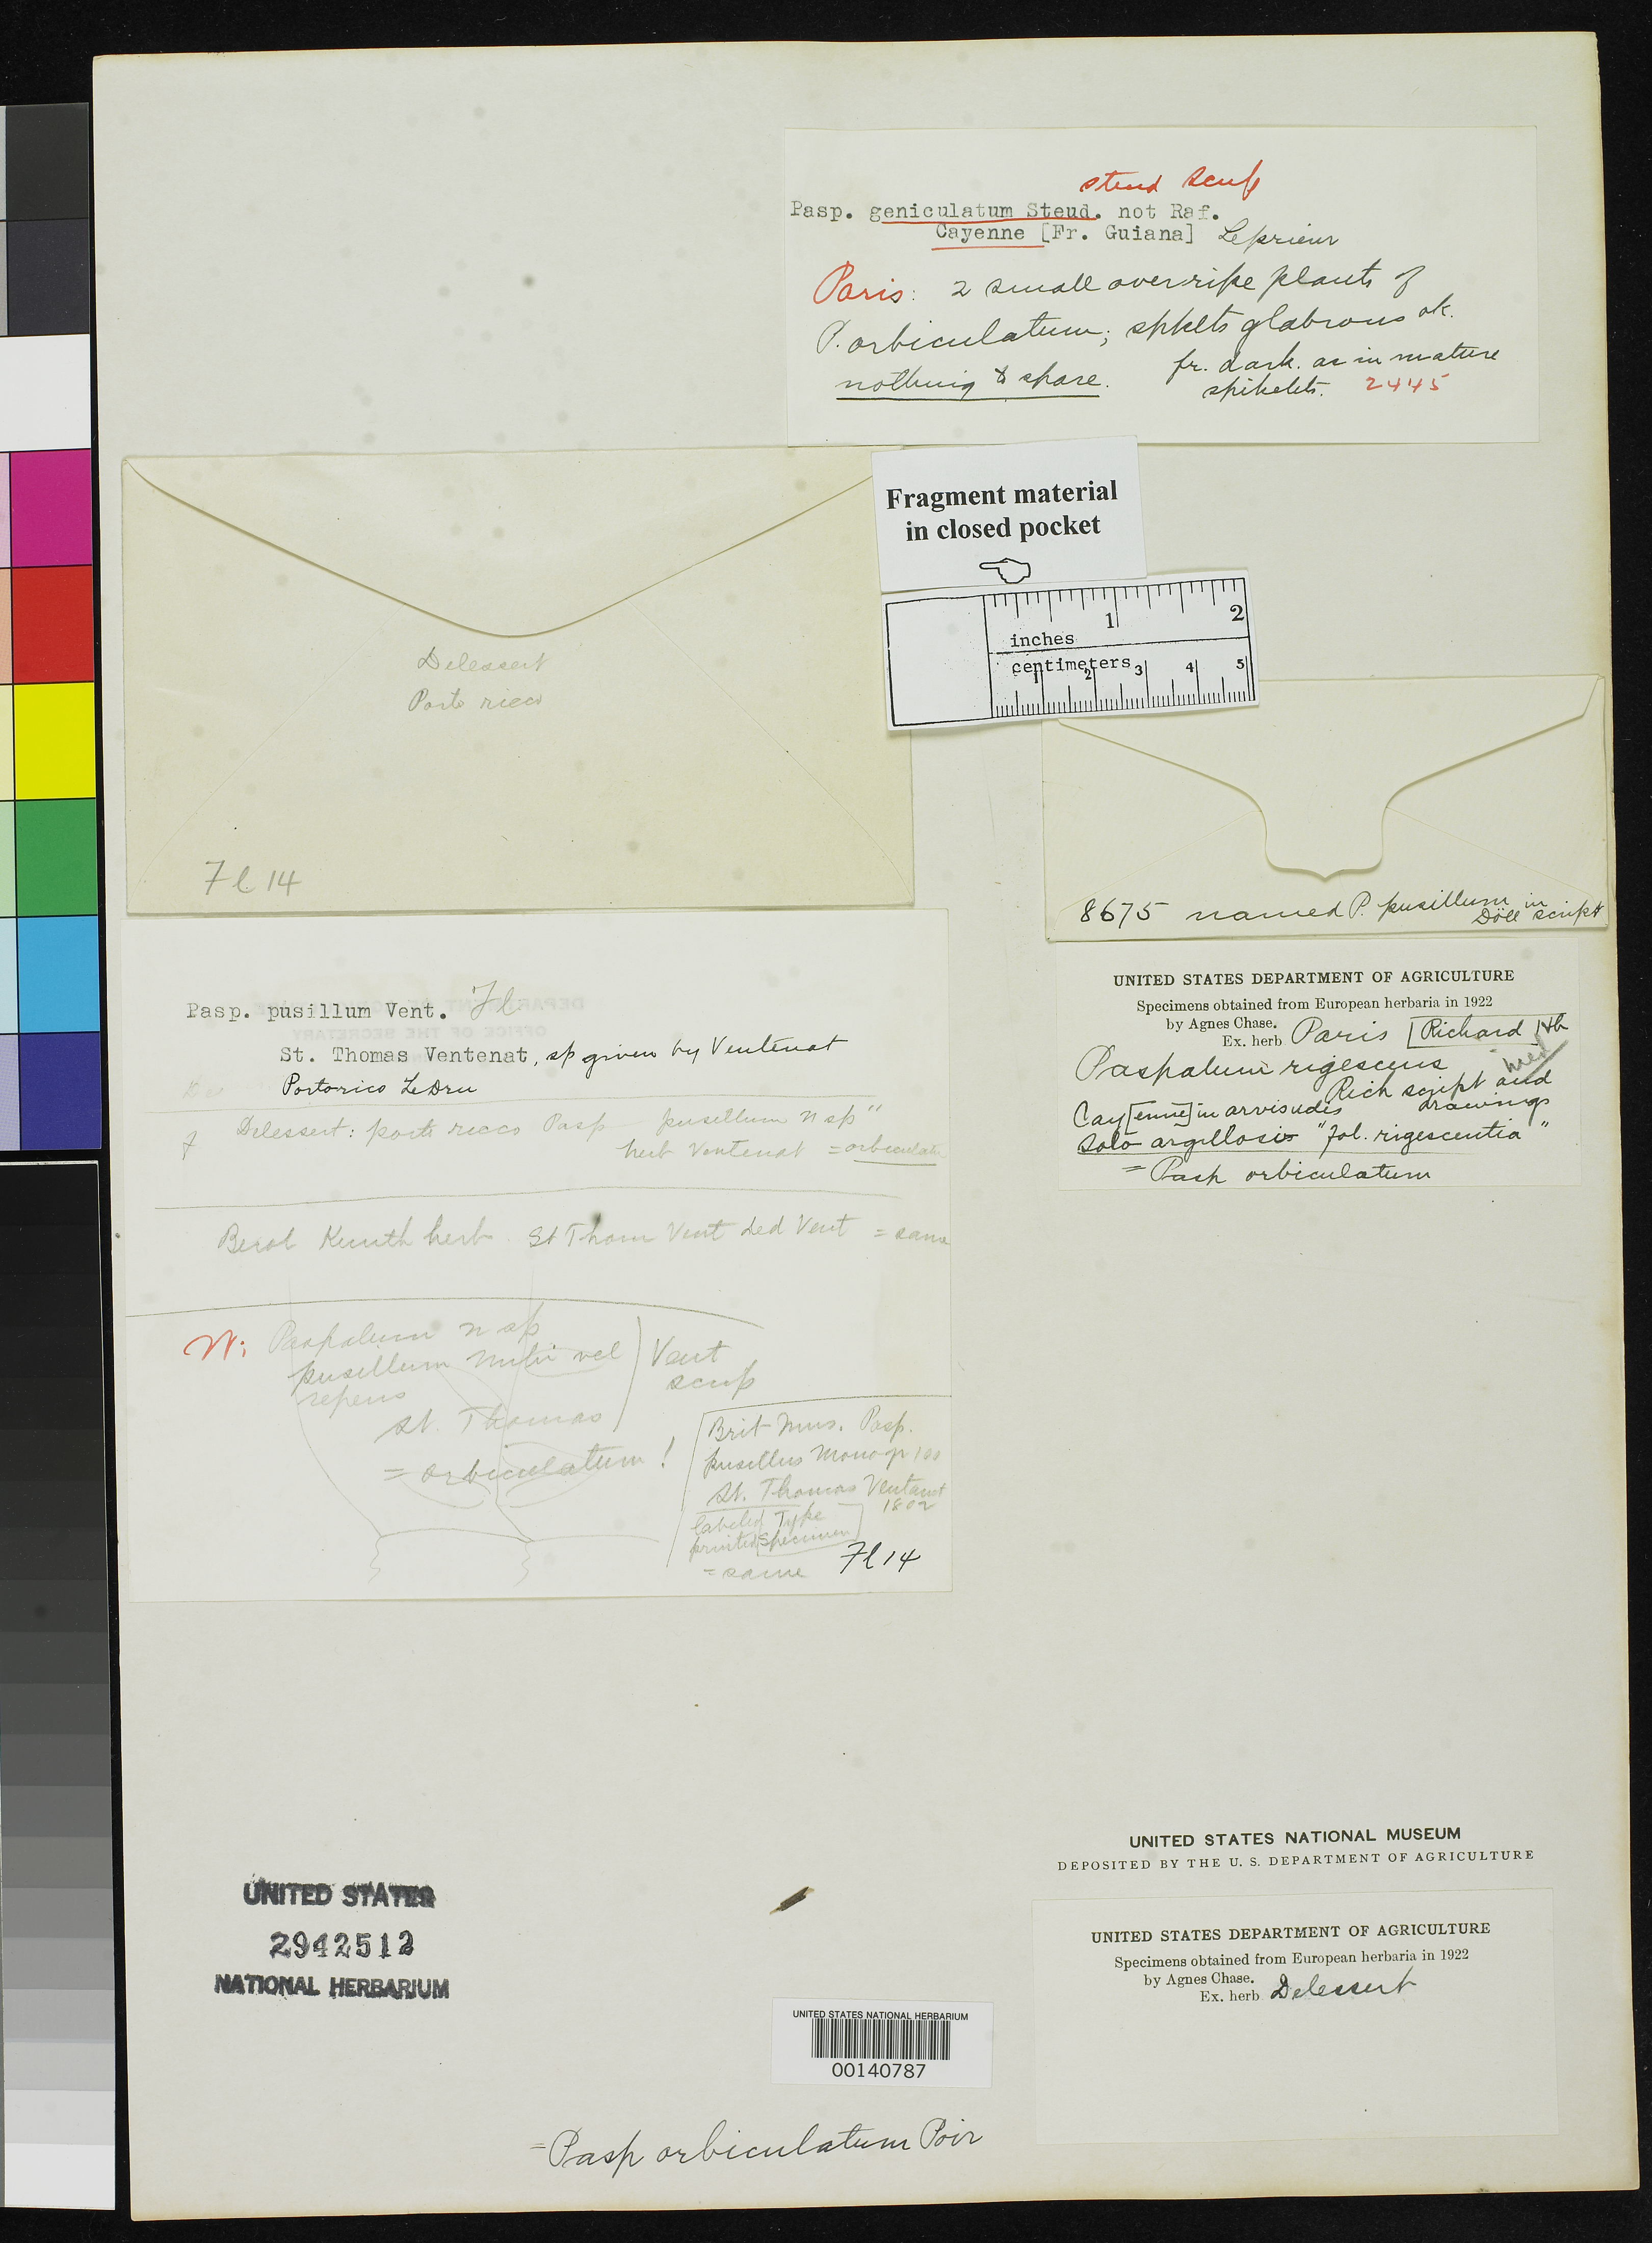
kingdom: Plantae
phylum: Tracheophyta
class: Liliopsida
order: Poales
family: Poaceae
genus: Paspalum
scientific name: Paspalum pusillum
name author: Vent. ex Flüggé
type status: Type Fragment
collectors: E. P. Ventenat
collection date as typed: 1802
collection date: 1802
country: U.S. Virgin Islands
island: St. Thomas Island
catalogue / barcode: US 2942512